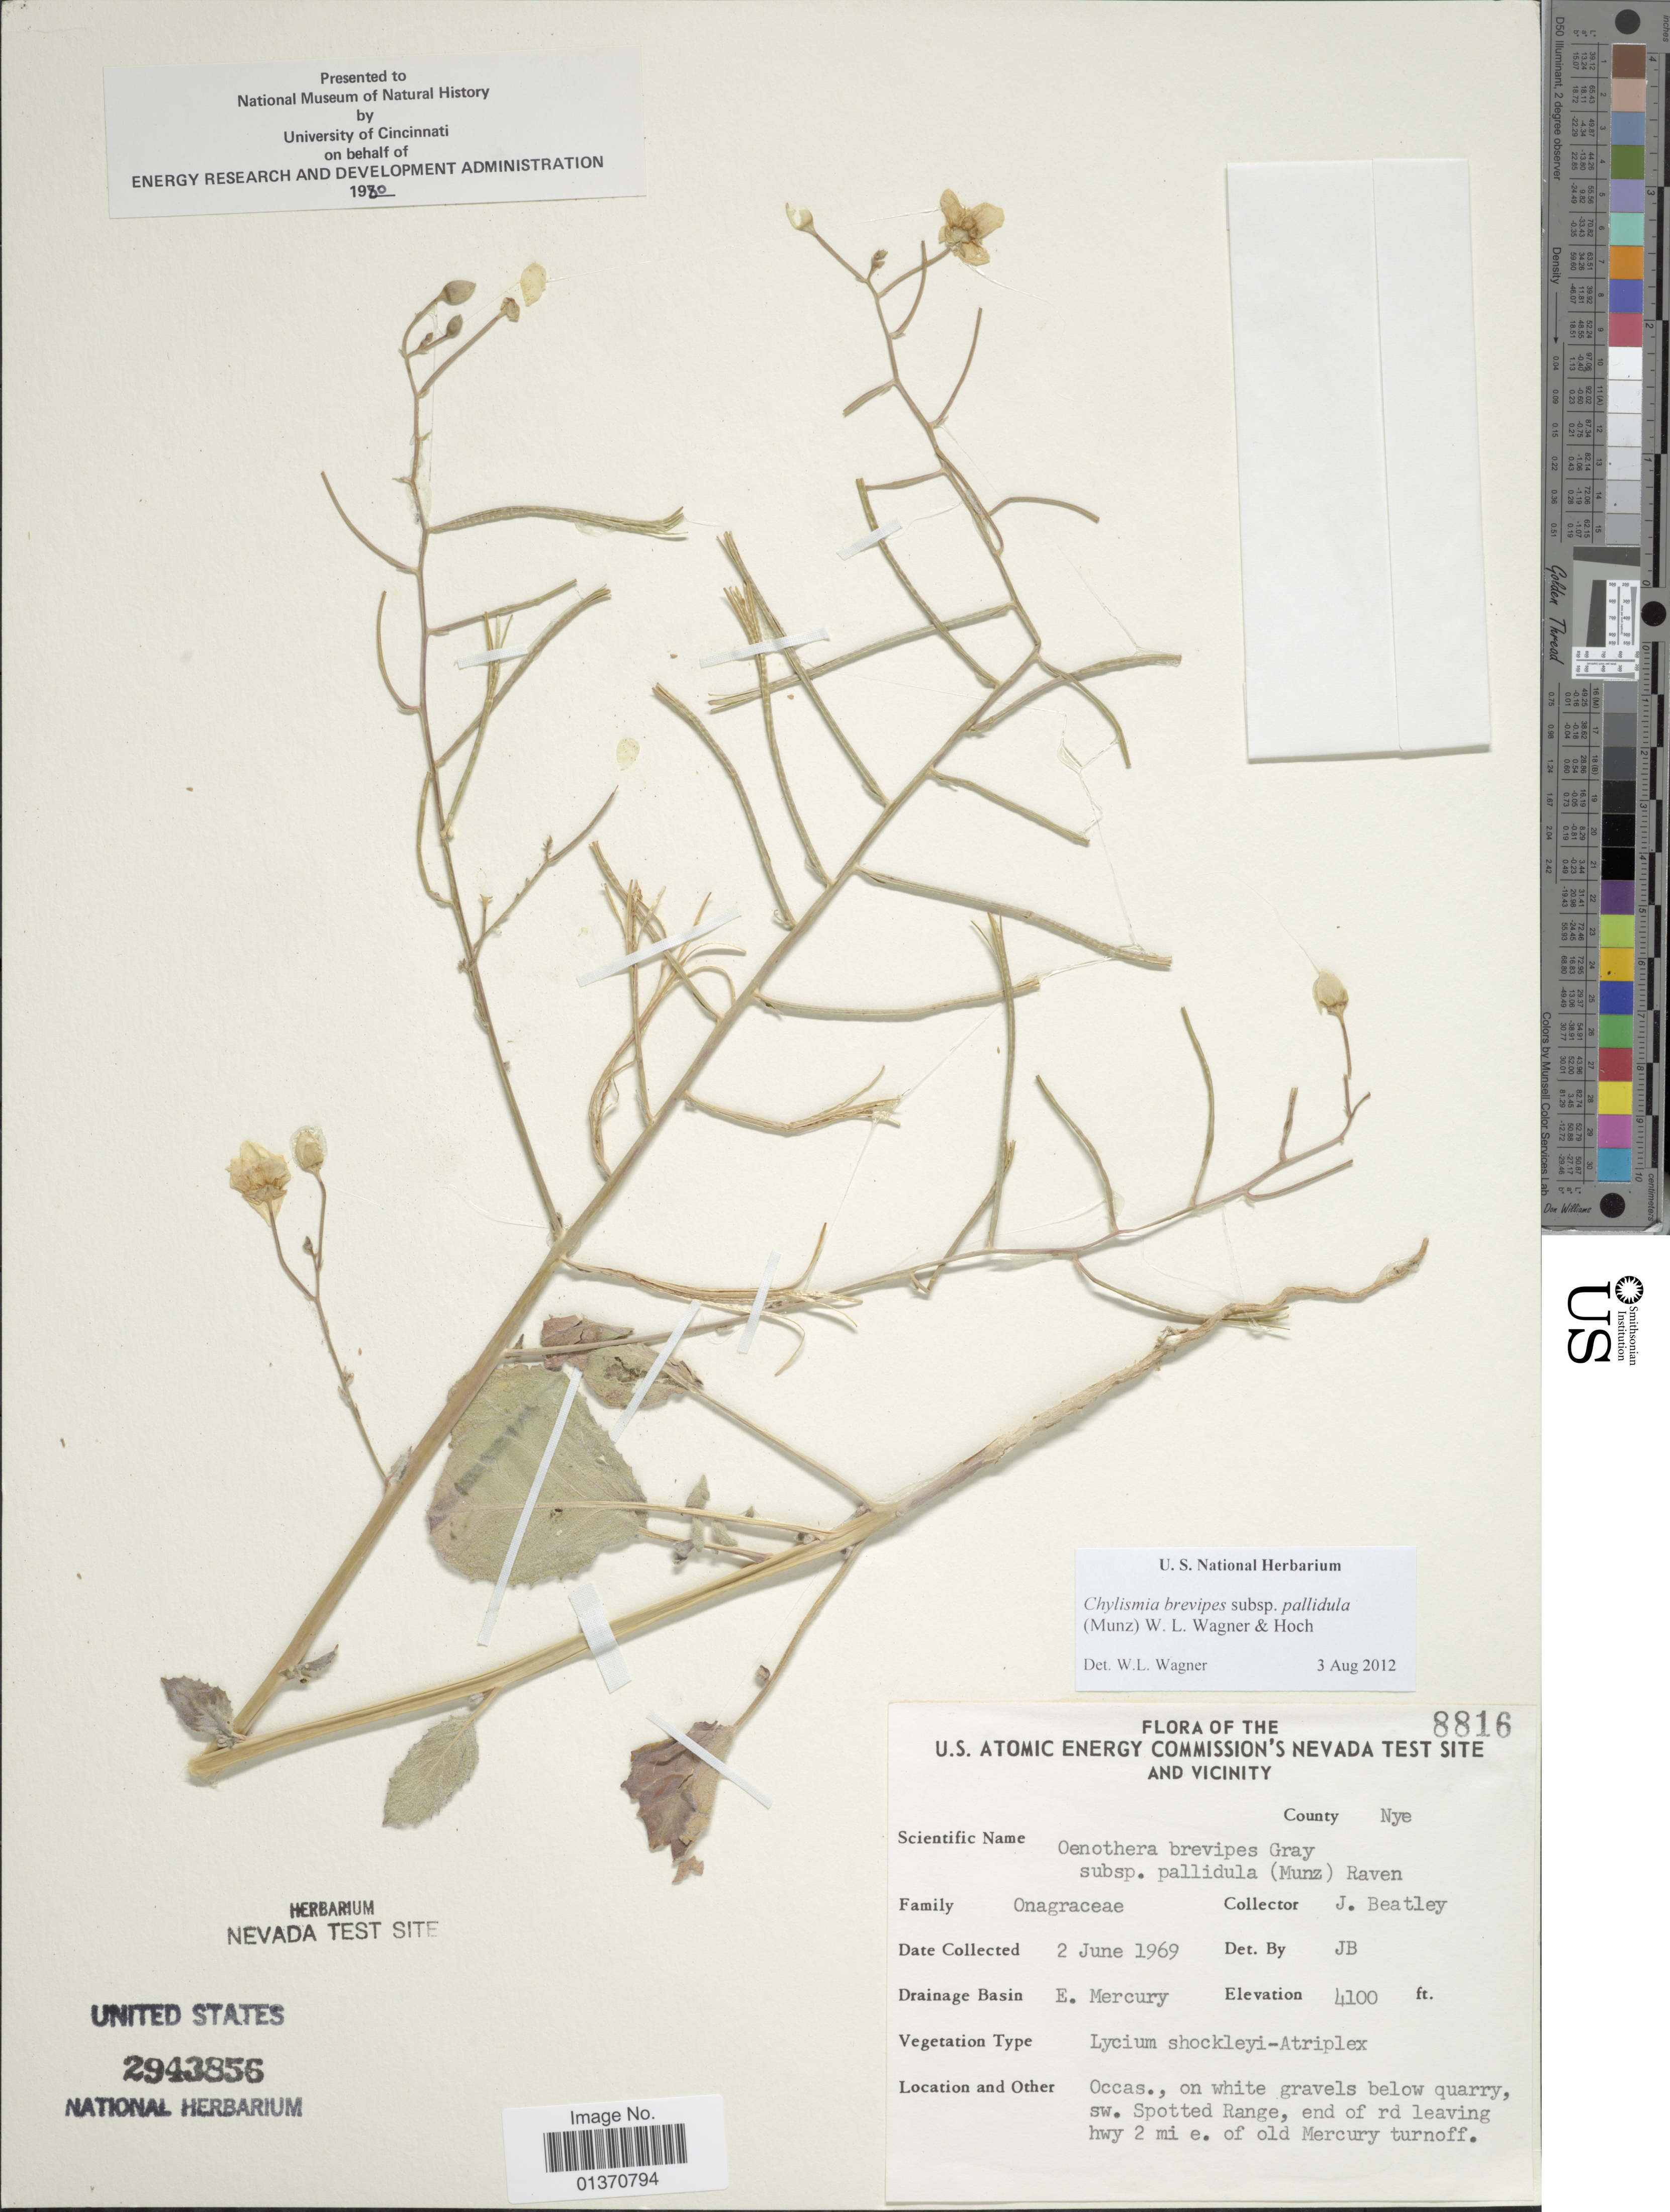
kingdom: Plantae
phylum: Tracheophyta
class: Magnoliopsida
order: Myrtales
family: Onagraceae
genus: Chylismia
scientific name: Chylismia brevipes subsp. pallidula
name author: (Munz) W.L. Wagner & Hoch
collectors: J. C. Beatley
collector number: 8816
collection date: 1969-06-02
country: United States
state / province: Nevada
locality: U. S. Atomic Energy Commission's Nevada Test Site and Vicinity, E. Mercury, occas., on white gravels below quarry, sw. Spotted Range, end of rd leaving hwy 2 mi e. of old Mercury turnoff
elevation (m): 1250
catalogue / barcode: US 2943856